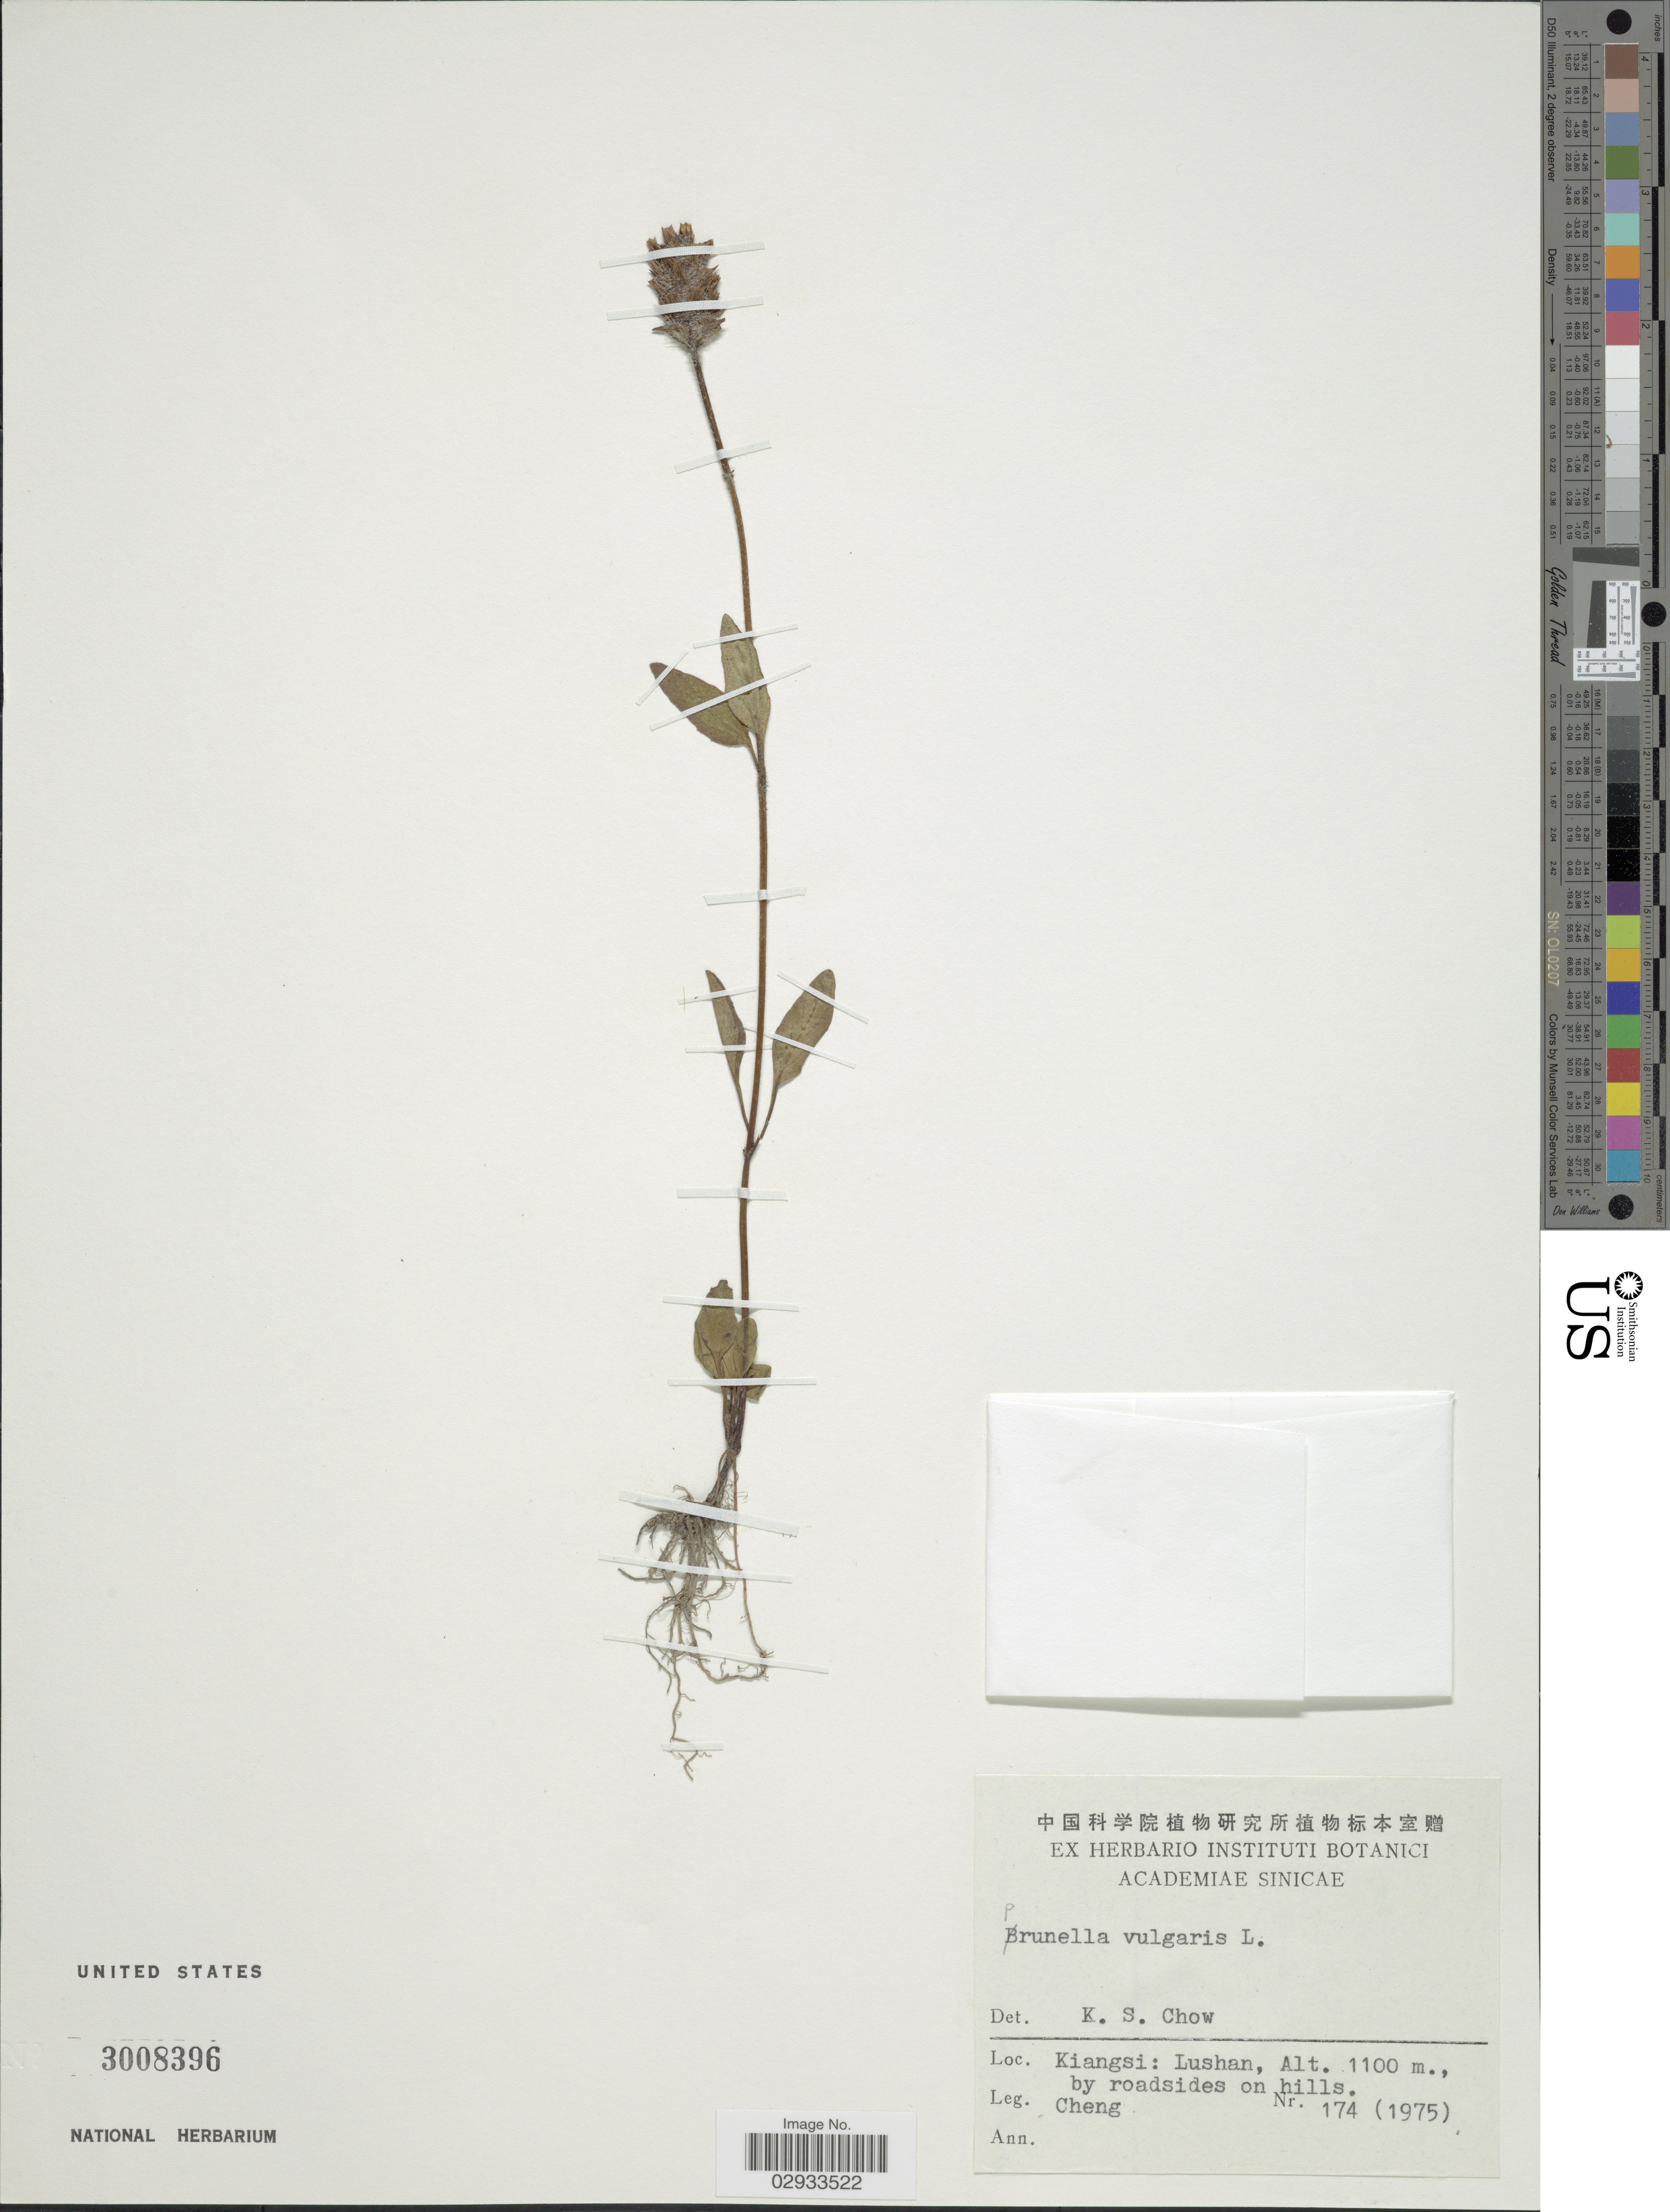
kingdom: Plantae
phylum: Tracheophyta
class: Magnoliopsida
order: Lamiales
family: Lamiaceae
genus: Prunella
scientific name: Prunella vulgaris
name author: L.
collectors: -. Cheng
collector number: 174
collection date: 1975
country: China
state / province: Jiangxi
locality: Kiangsi: Lushan, by roadsides on hills.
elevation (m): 1100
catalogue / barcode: US 3008396